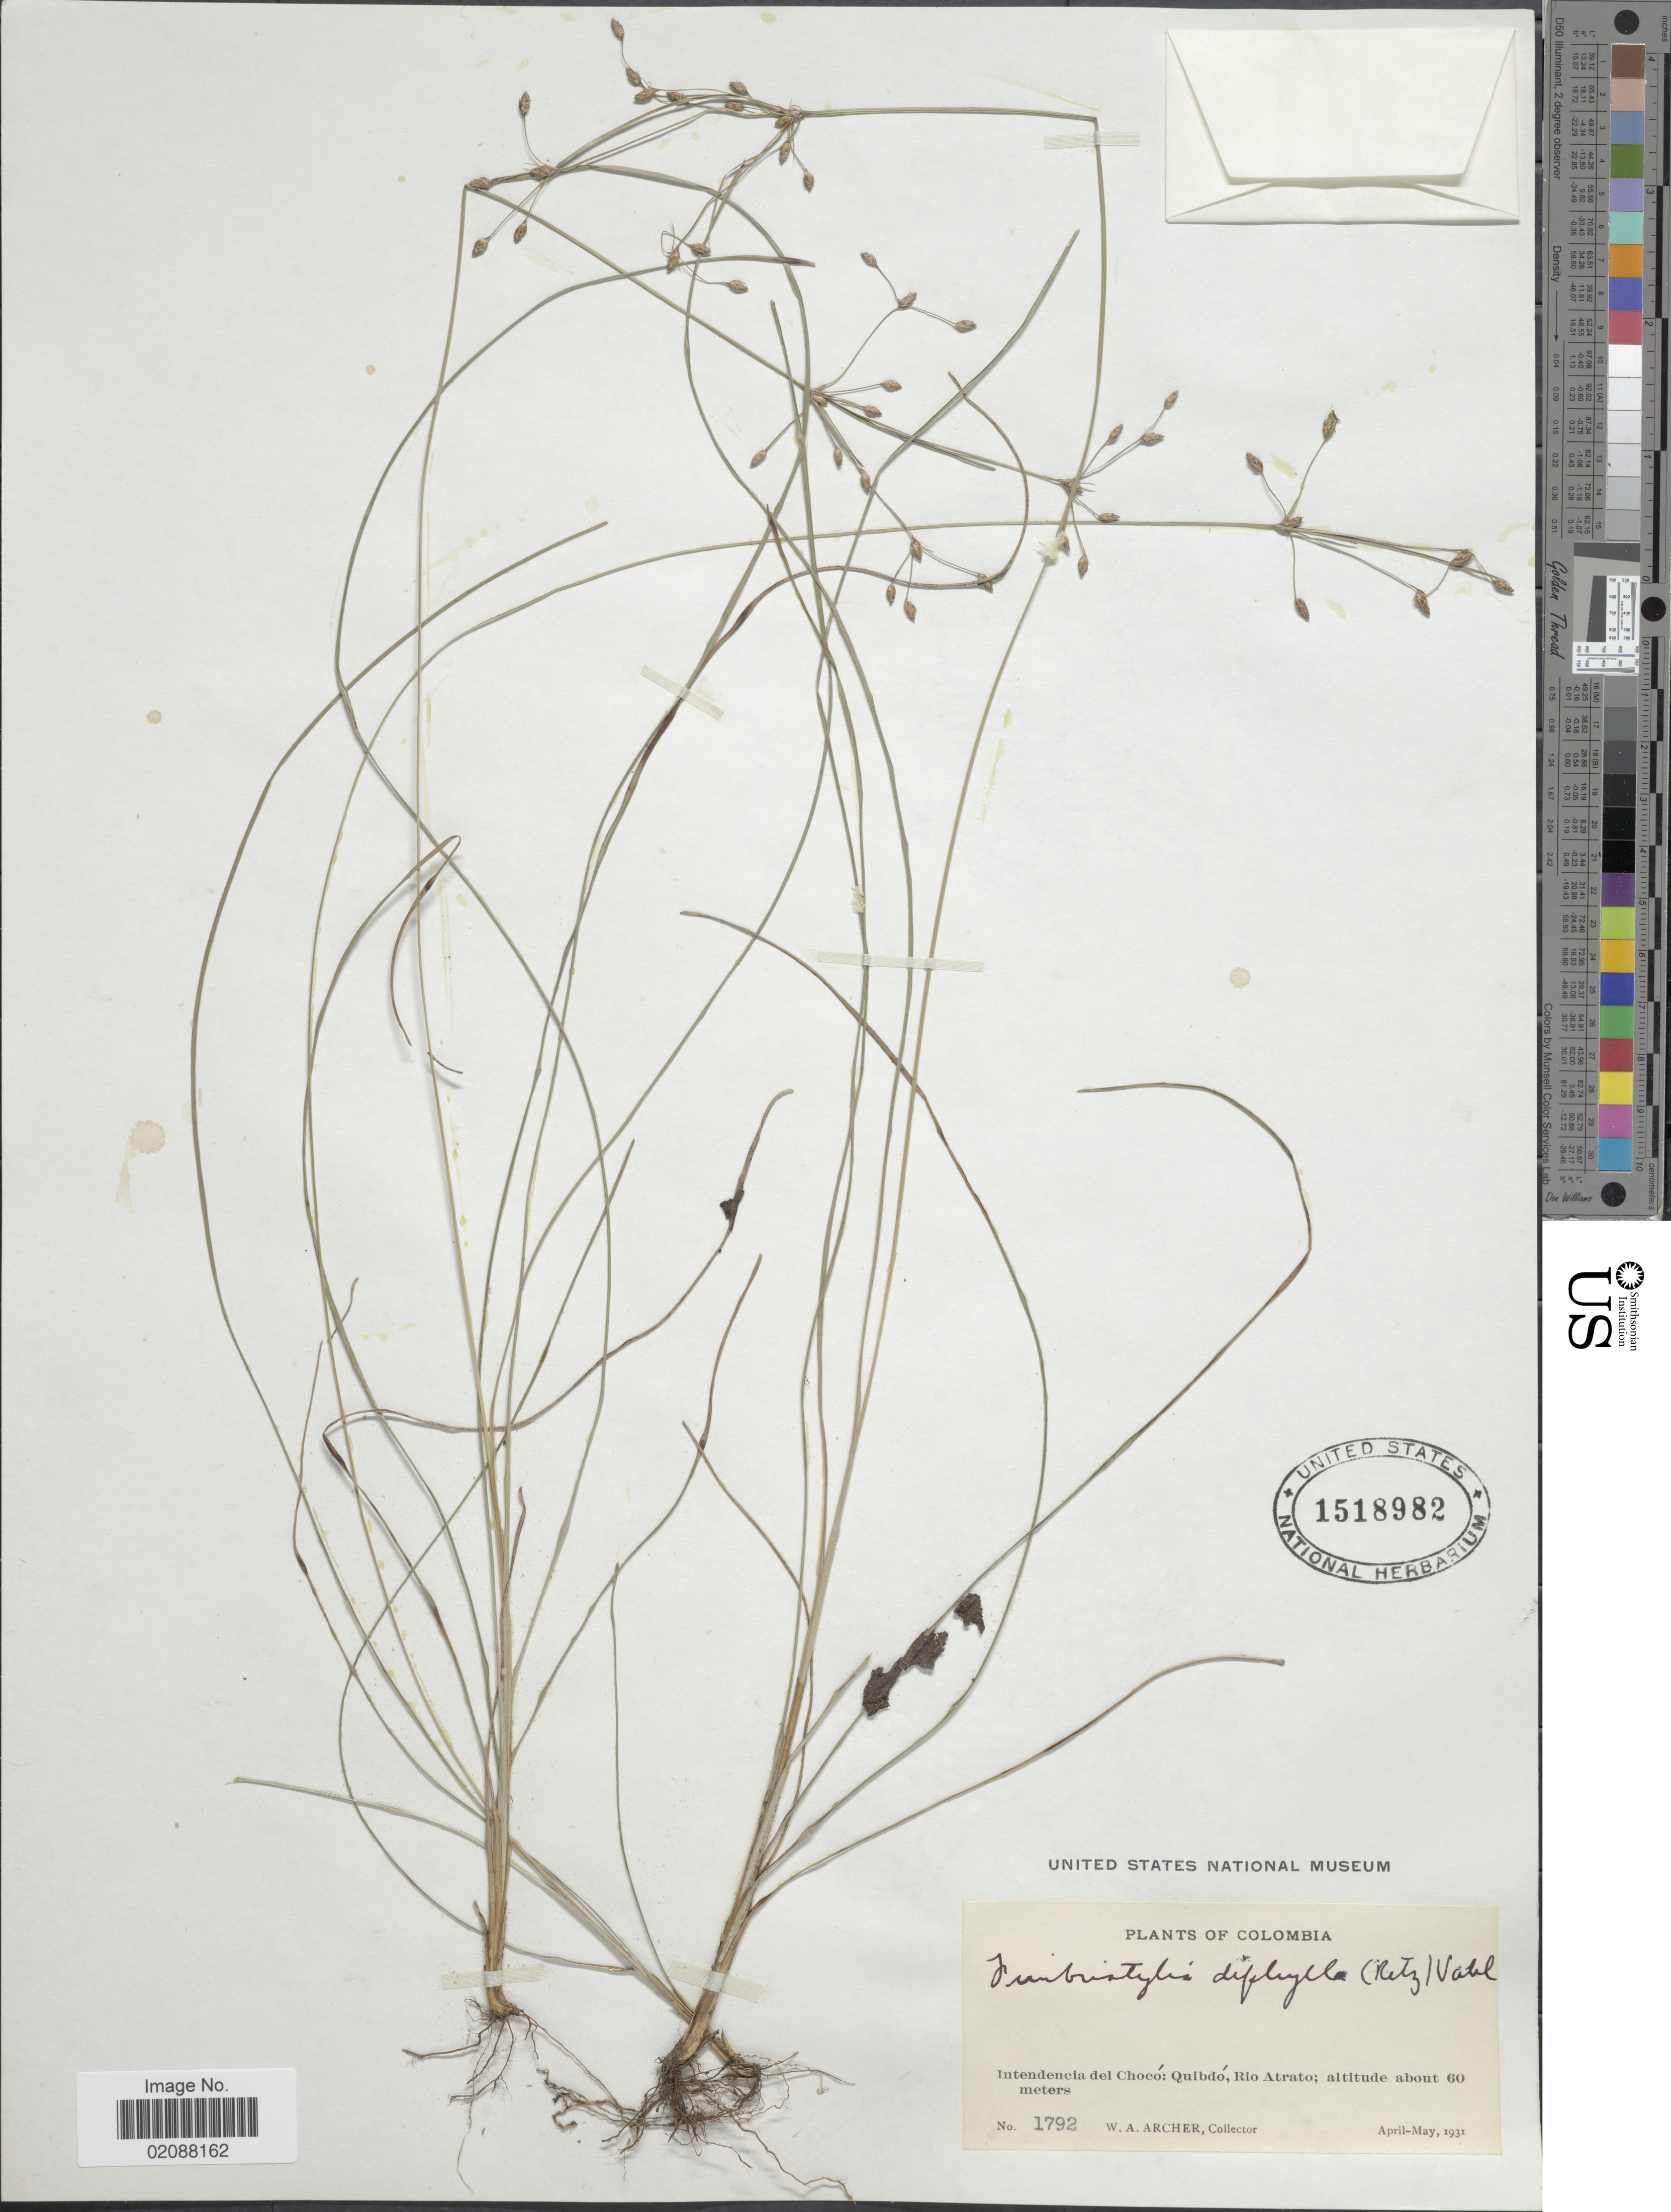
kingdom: Plantae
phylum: Tracheophyta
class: Liliopsida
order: Poales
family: Cyperaceae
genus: Fimbristylis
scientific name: Fimbristylis annua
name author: (All.) Roem. & Schult.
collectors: W. A. Archer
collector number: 1792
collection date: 1931-04/1931-05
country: Colombia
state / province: Chocó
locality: Intendencia del Choco: Quibdo, Rio Atrato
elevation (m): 60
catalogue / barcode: US 1518982